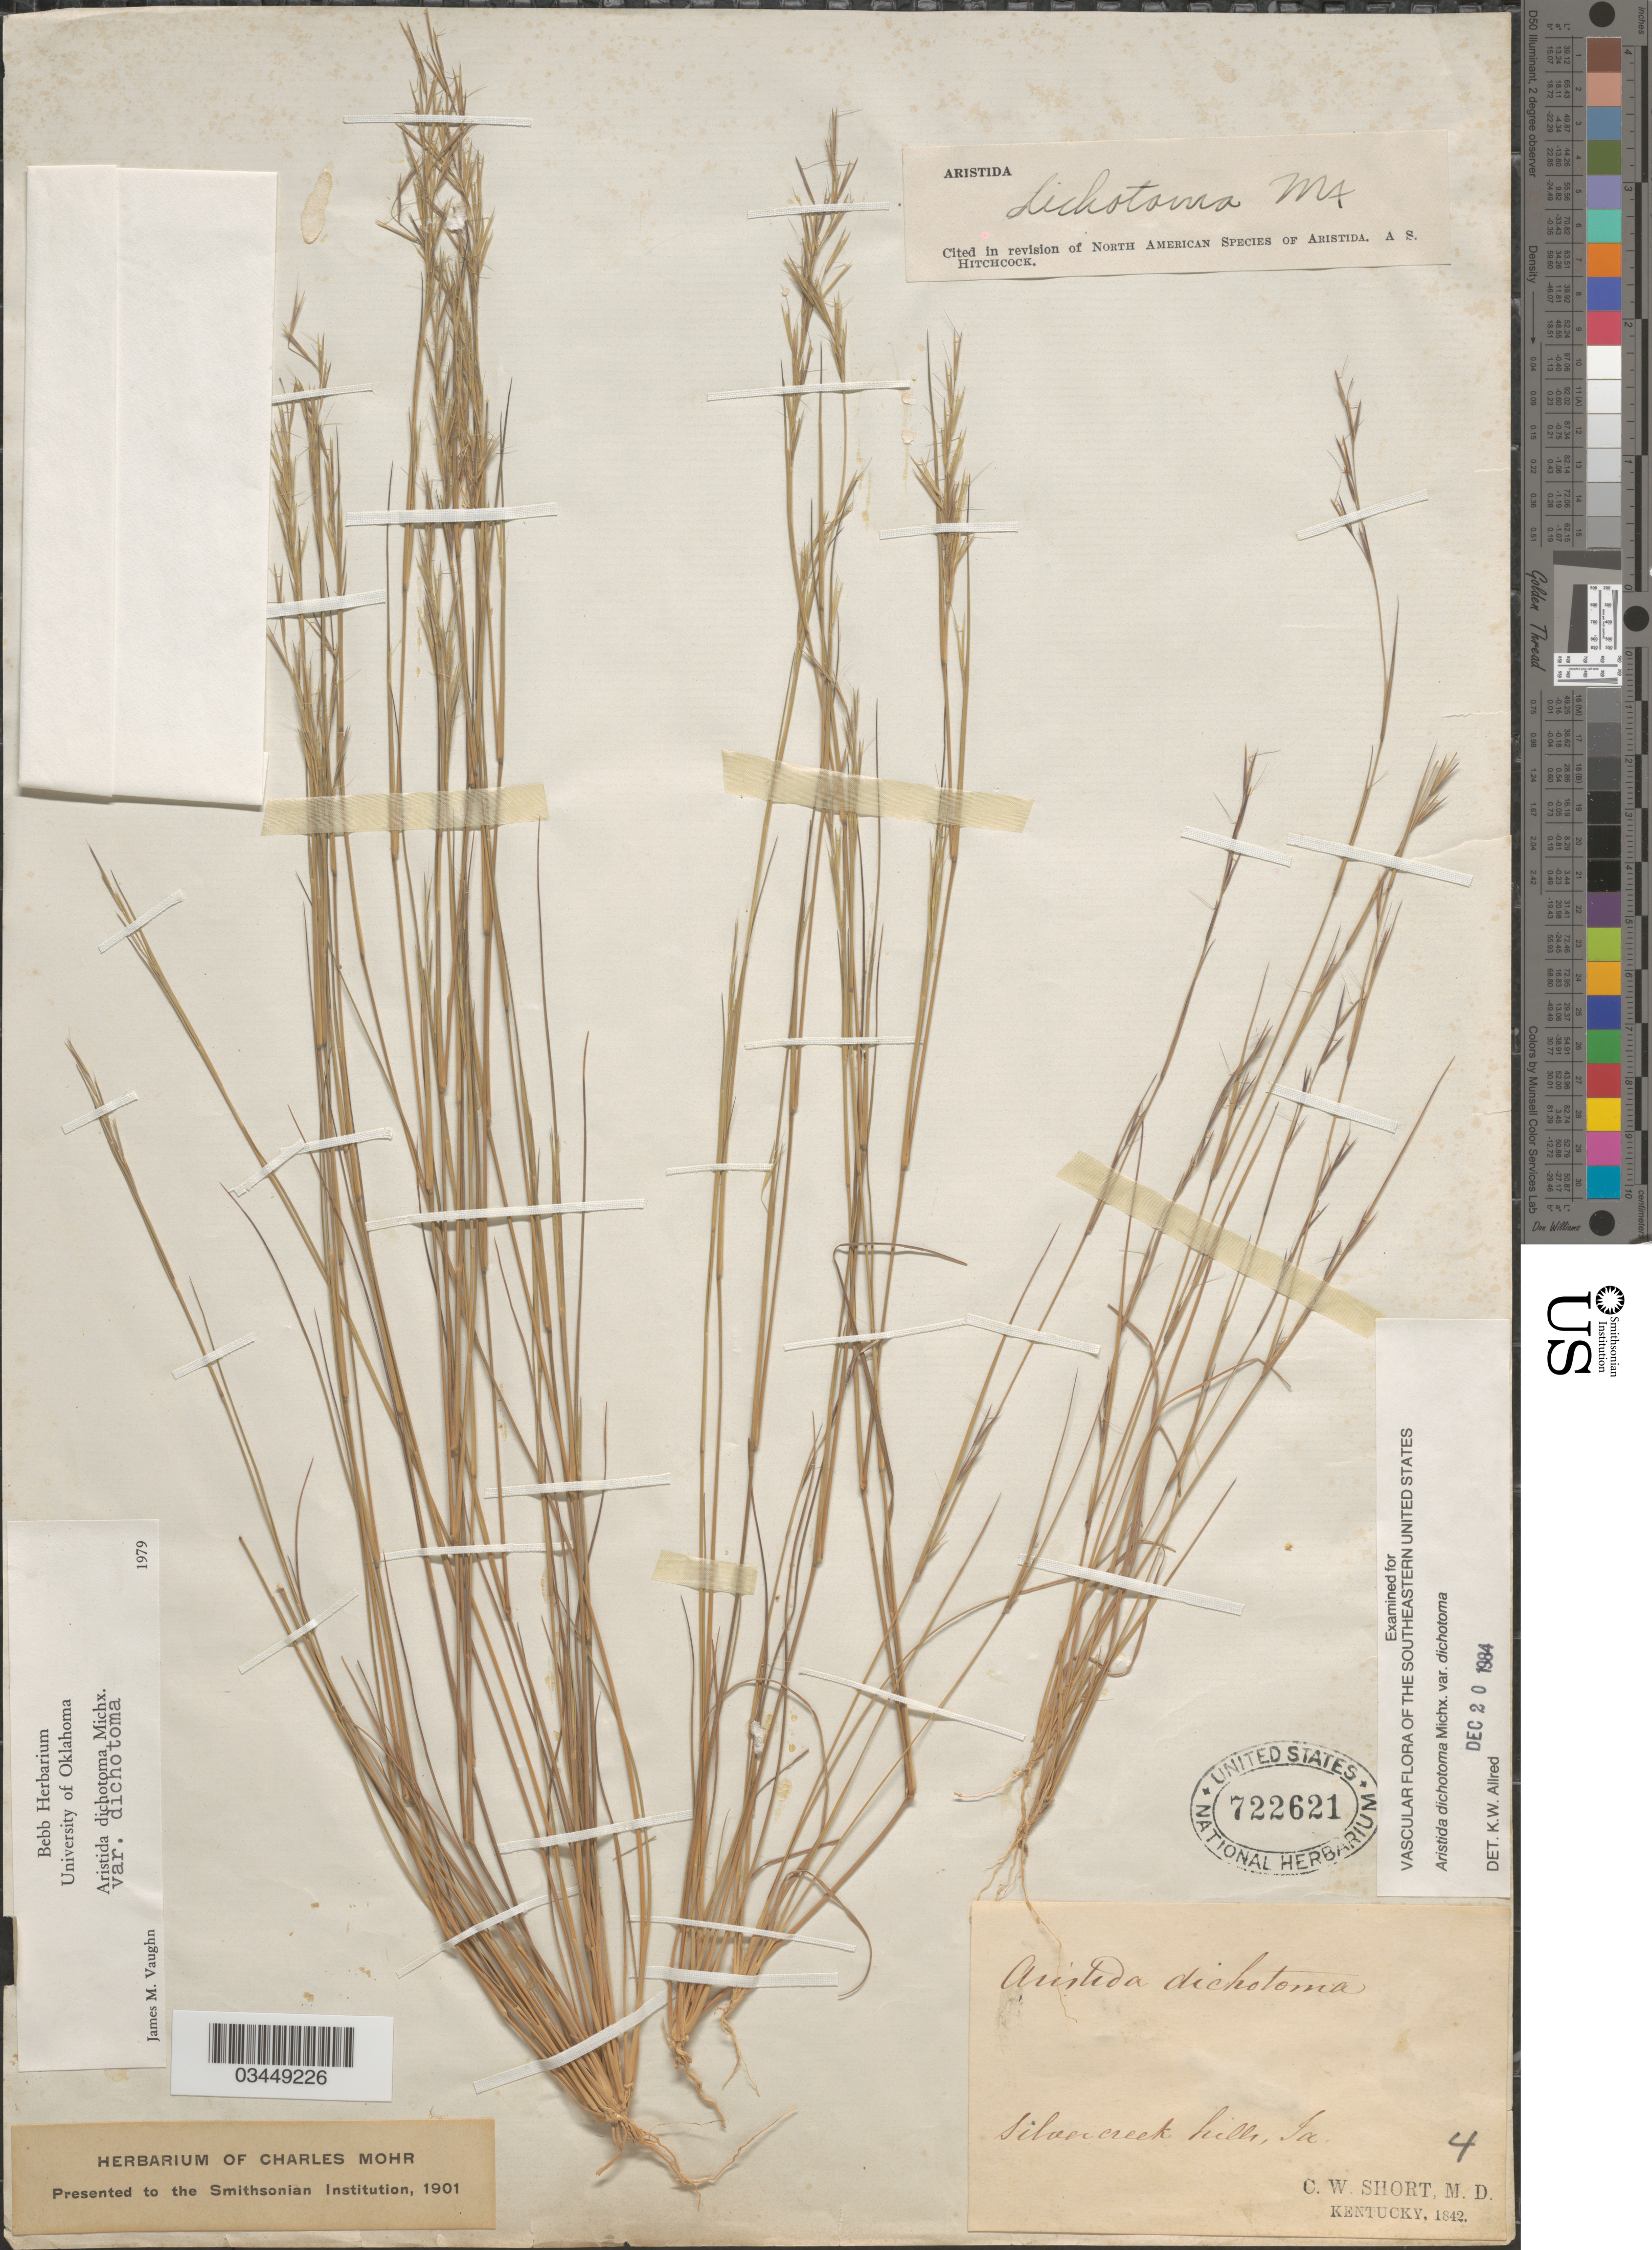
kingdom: Plantae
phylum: Tracheophyta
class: Liliopsida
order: Poales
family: Poaceae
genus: Aristida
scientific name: Aristida dichotoma var. dichotoma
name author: Michx.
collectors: C. W. Short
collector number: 4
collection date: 1842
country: United States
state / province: Iowa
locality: Silvercreek hills.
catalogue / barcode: US 722621